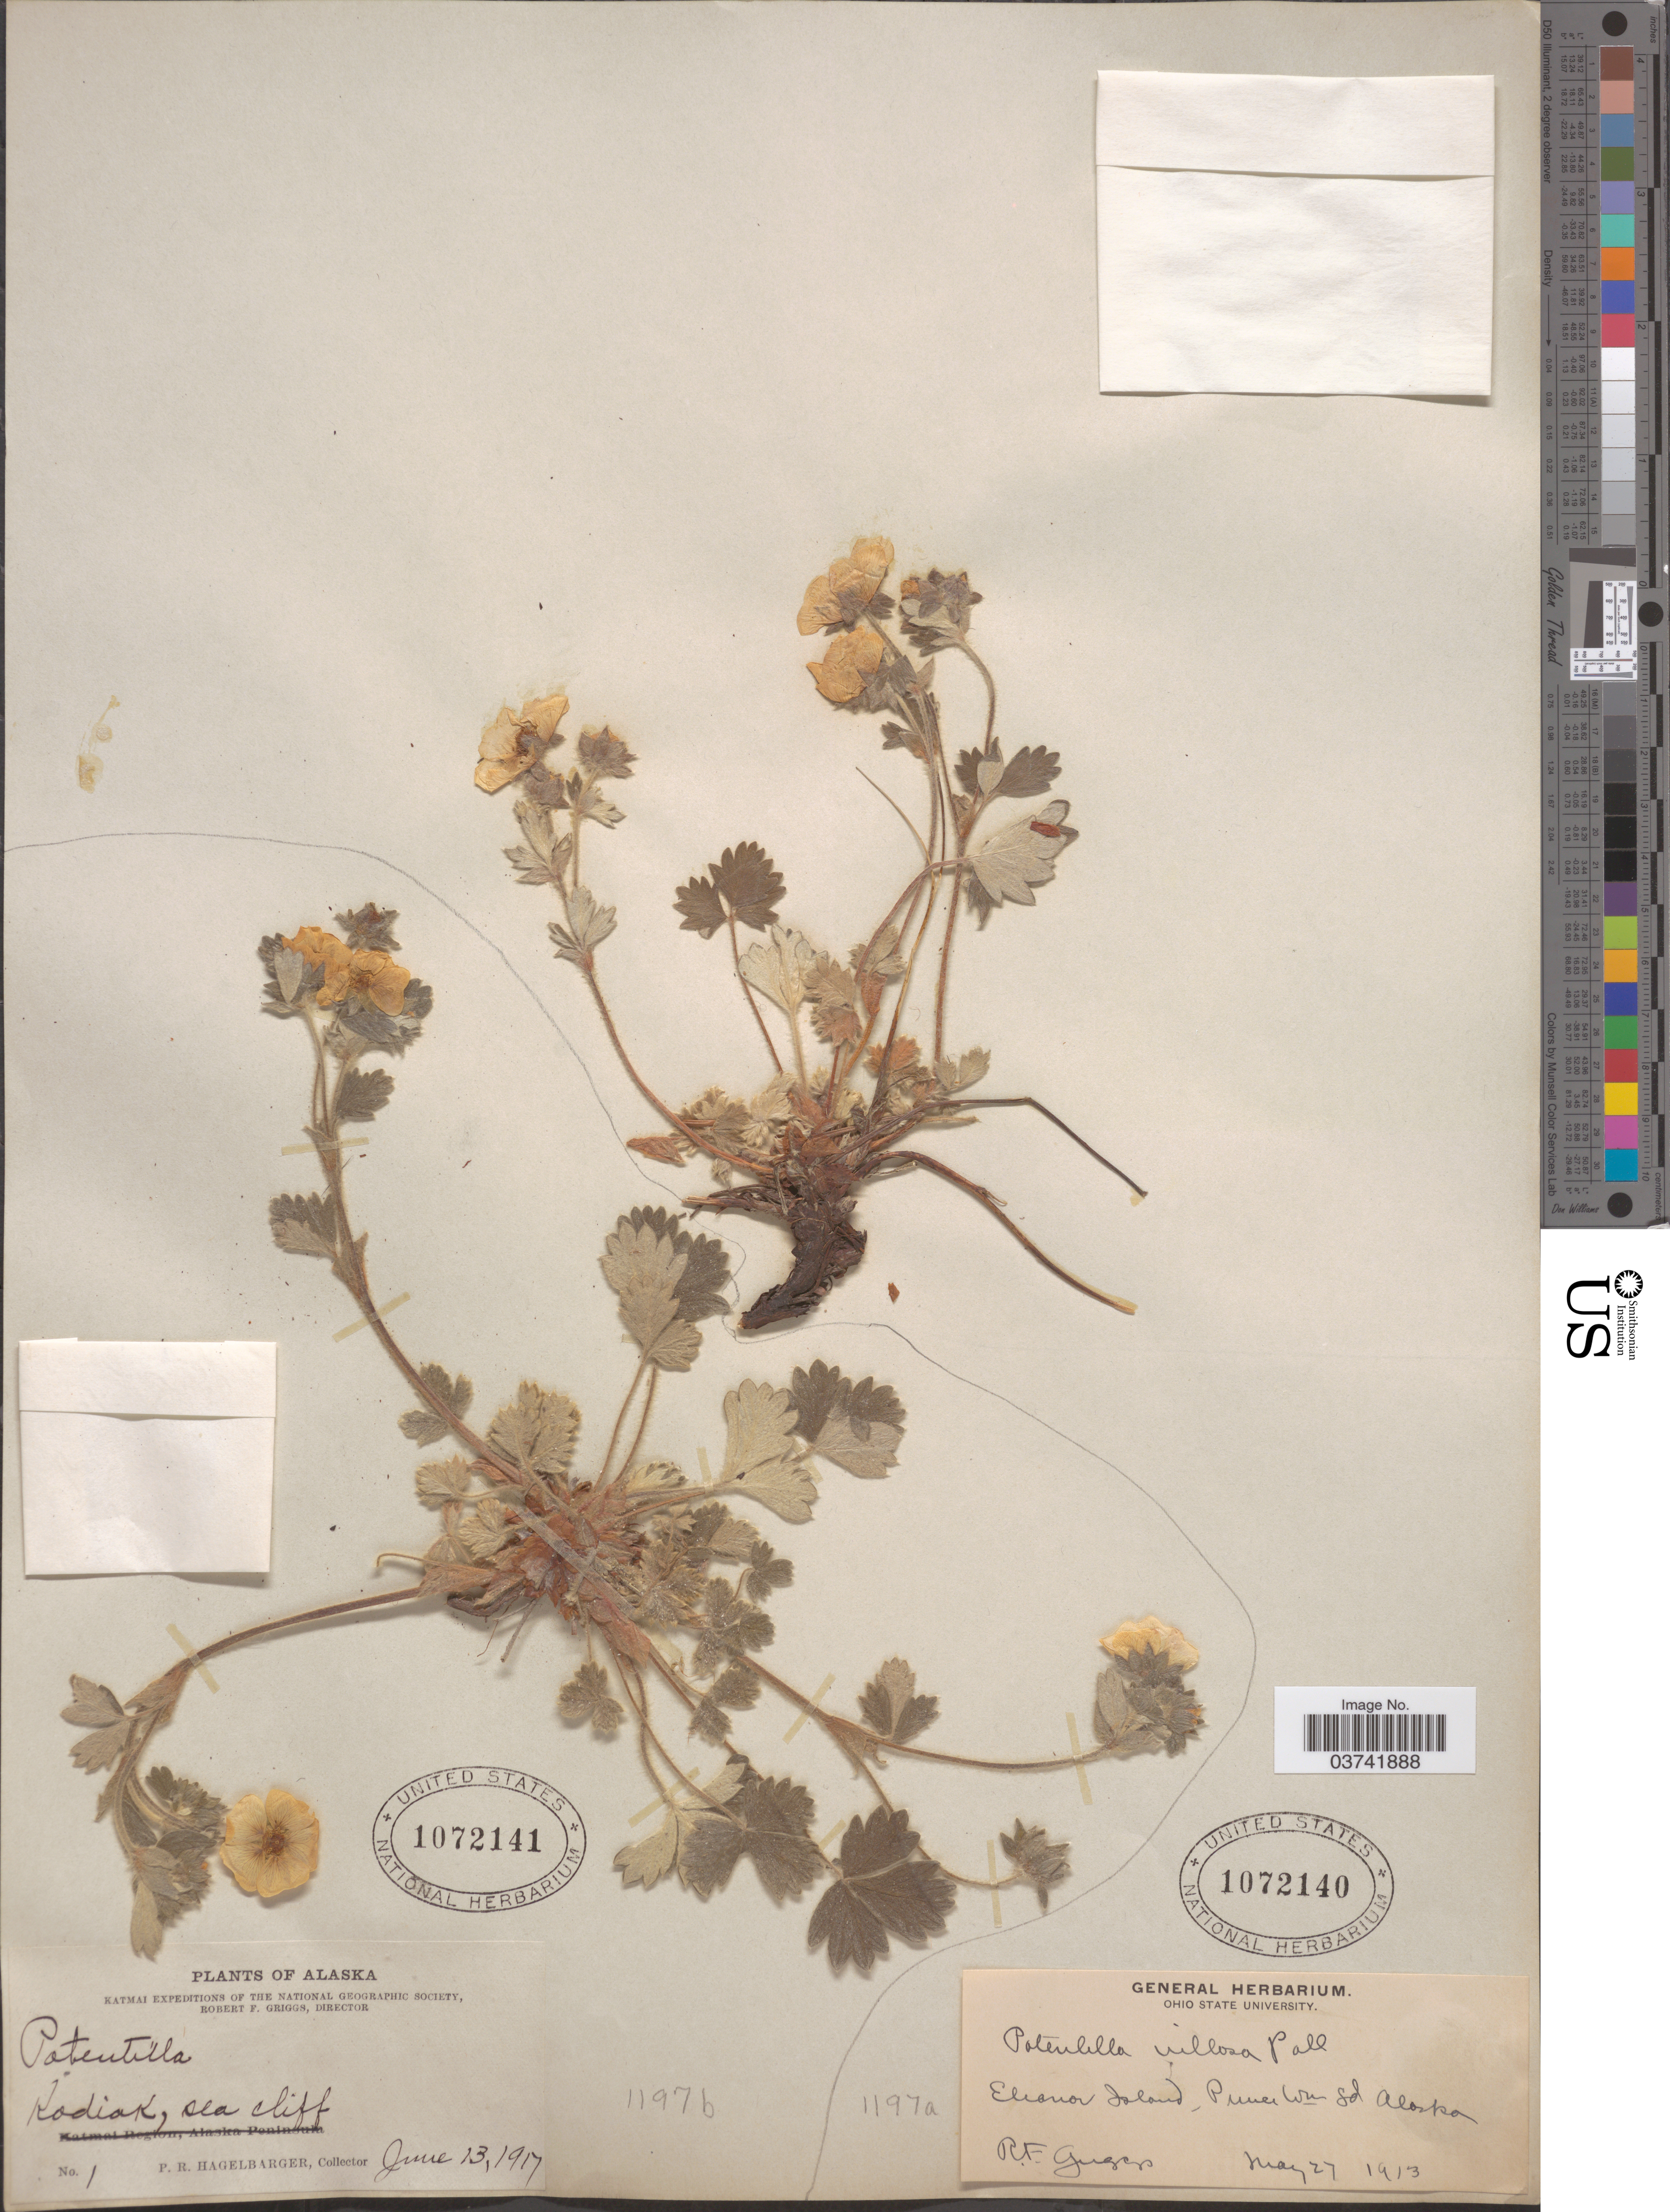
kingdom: Plantae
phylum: Tracheophyta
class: Magnoliopsida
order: Rosales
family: Rosaceae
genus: Potentilla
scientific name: Potentilla villosa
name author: Pall. ex Pursh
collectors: P. Hagelbarger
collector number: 1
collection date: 1917-06-13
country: United States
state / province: Alaska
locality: Kodiak.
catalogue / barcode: US 1072141-2